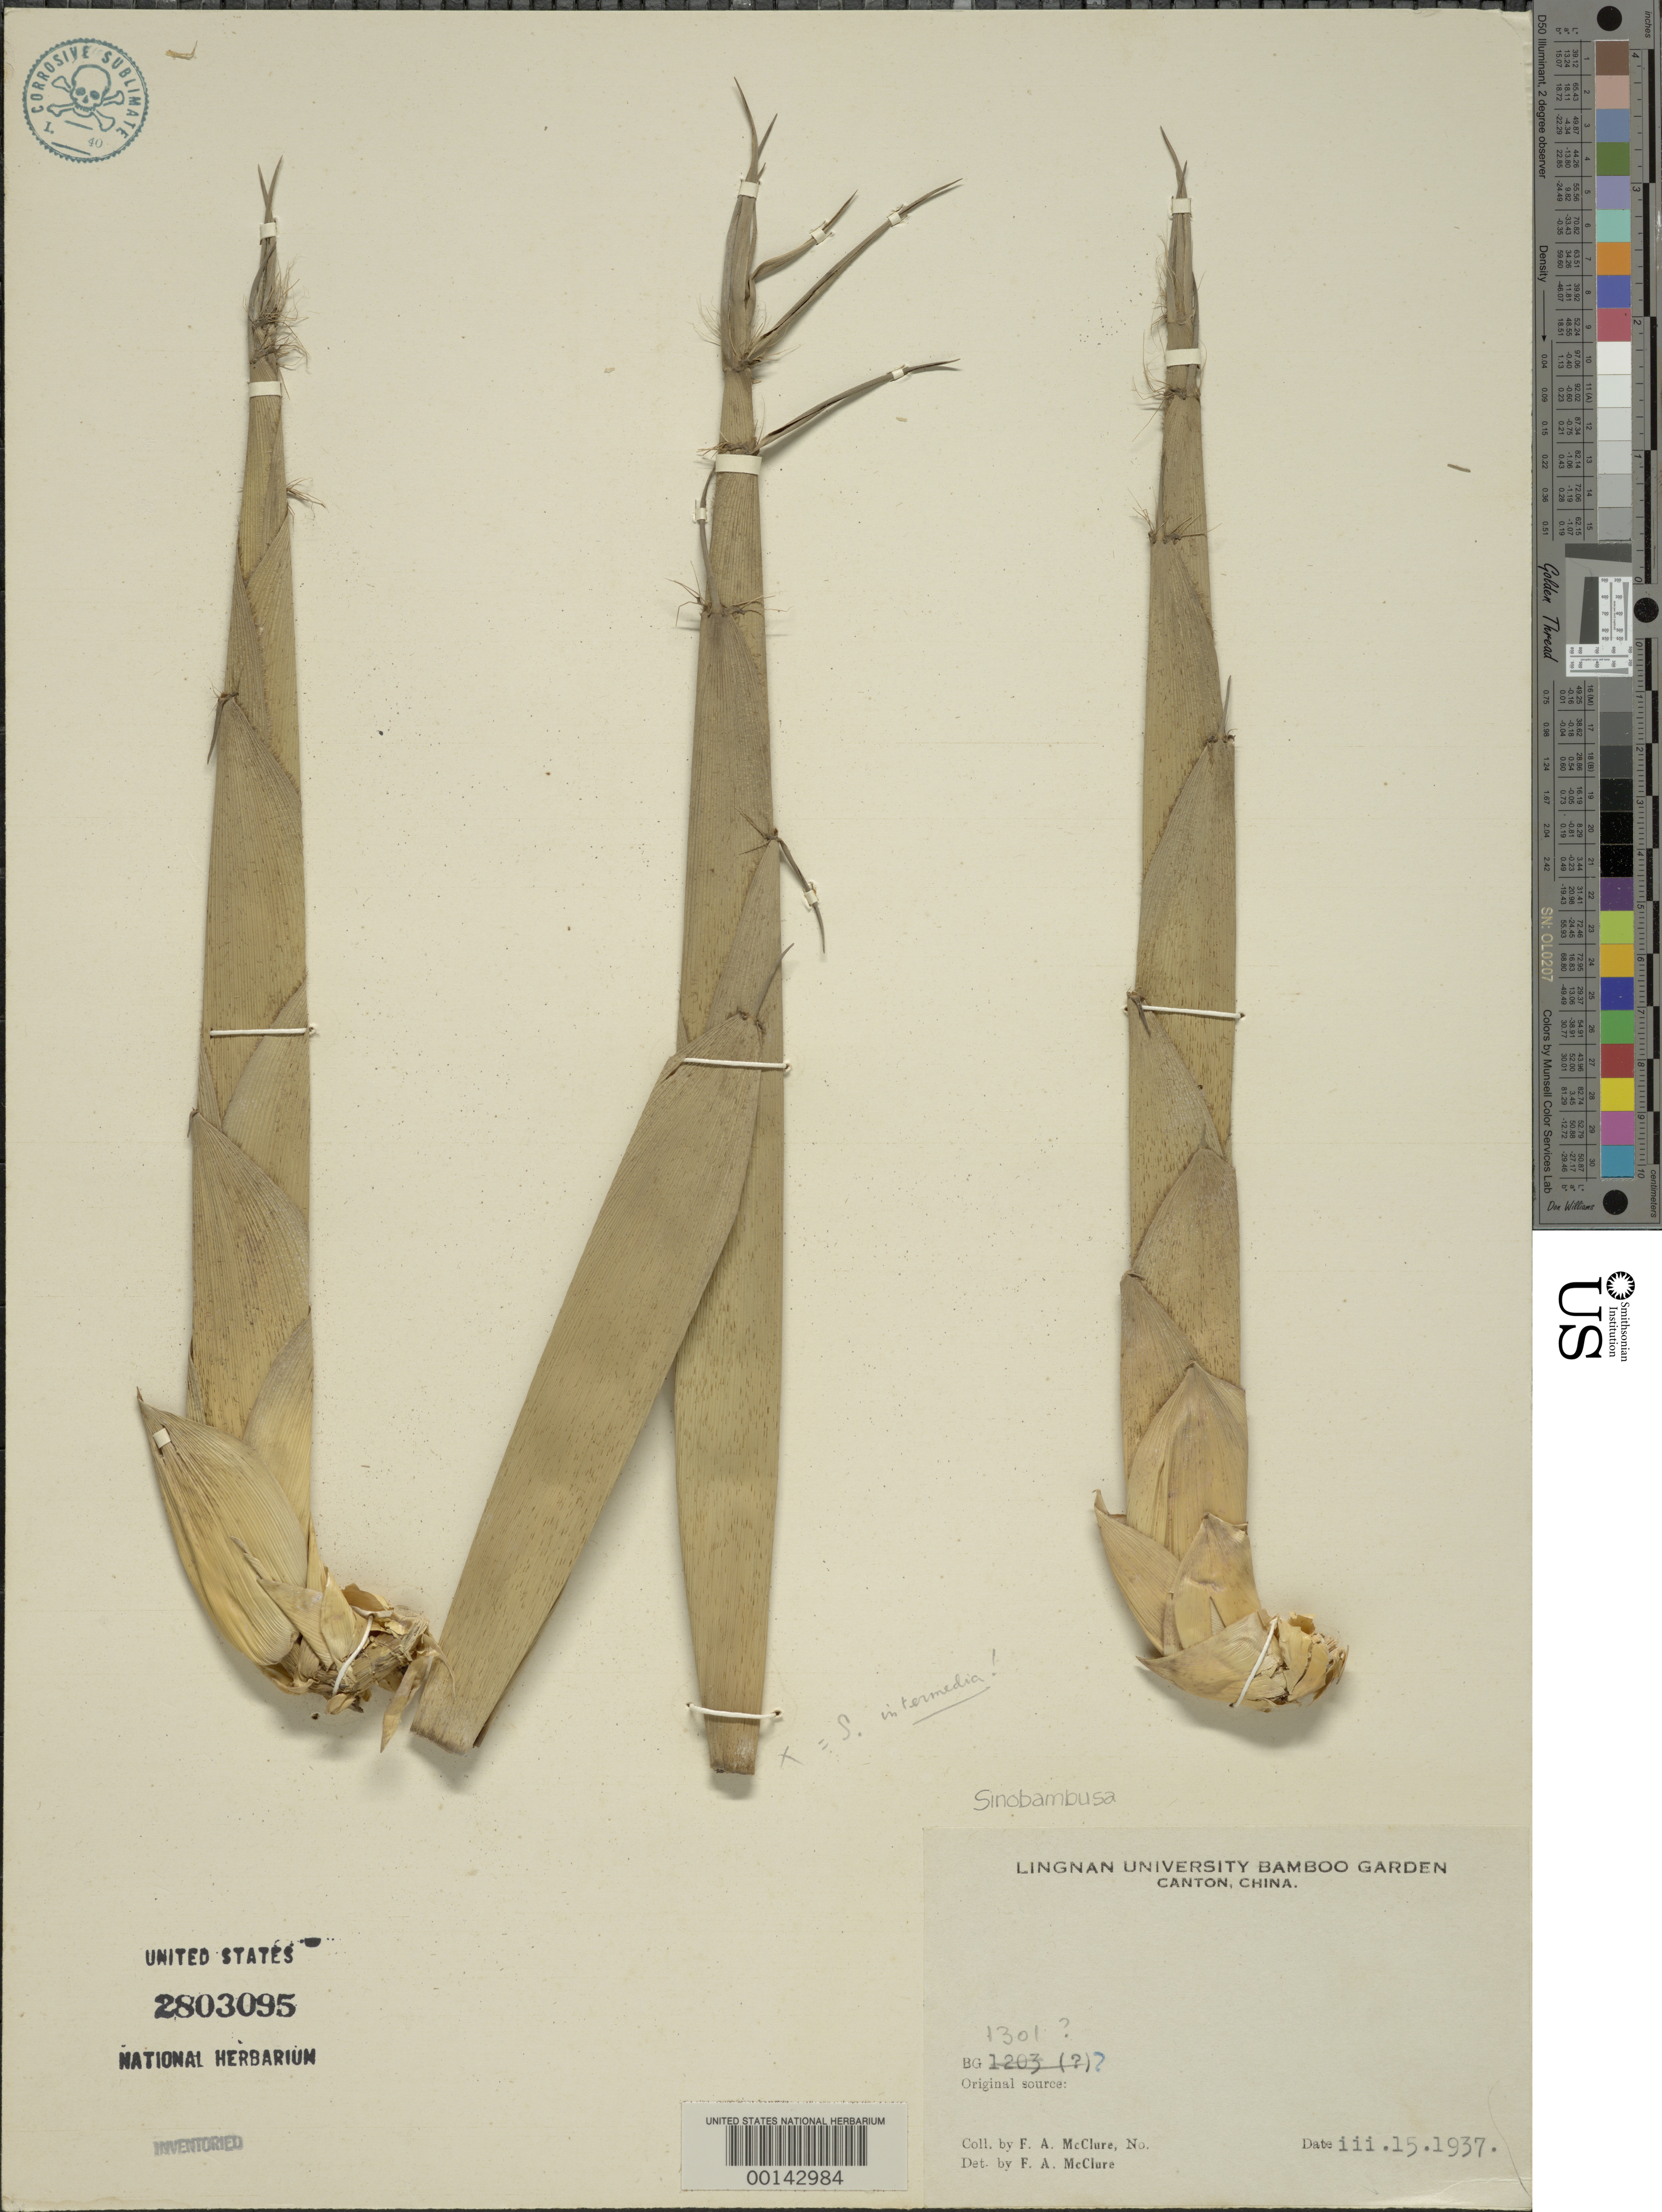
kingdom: Plantae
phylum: Tracheophyta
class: Liliopsida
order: Poales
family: Poaceae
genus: Sinobambusa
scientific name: Sinobambusa sp.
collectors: F. A. McClure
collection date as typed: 15 Mar 1937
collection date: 1937-03-15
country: China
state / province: Guangdong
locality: Lingnan University Bamboo Garden, Canton.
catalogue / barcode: US 2803095